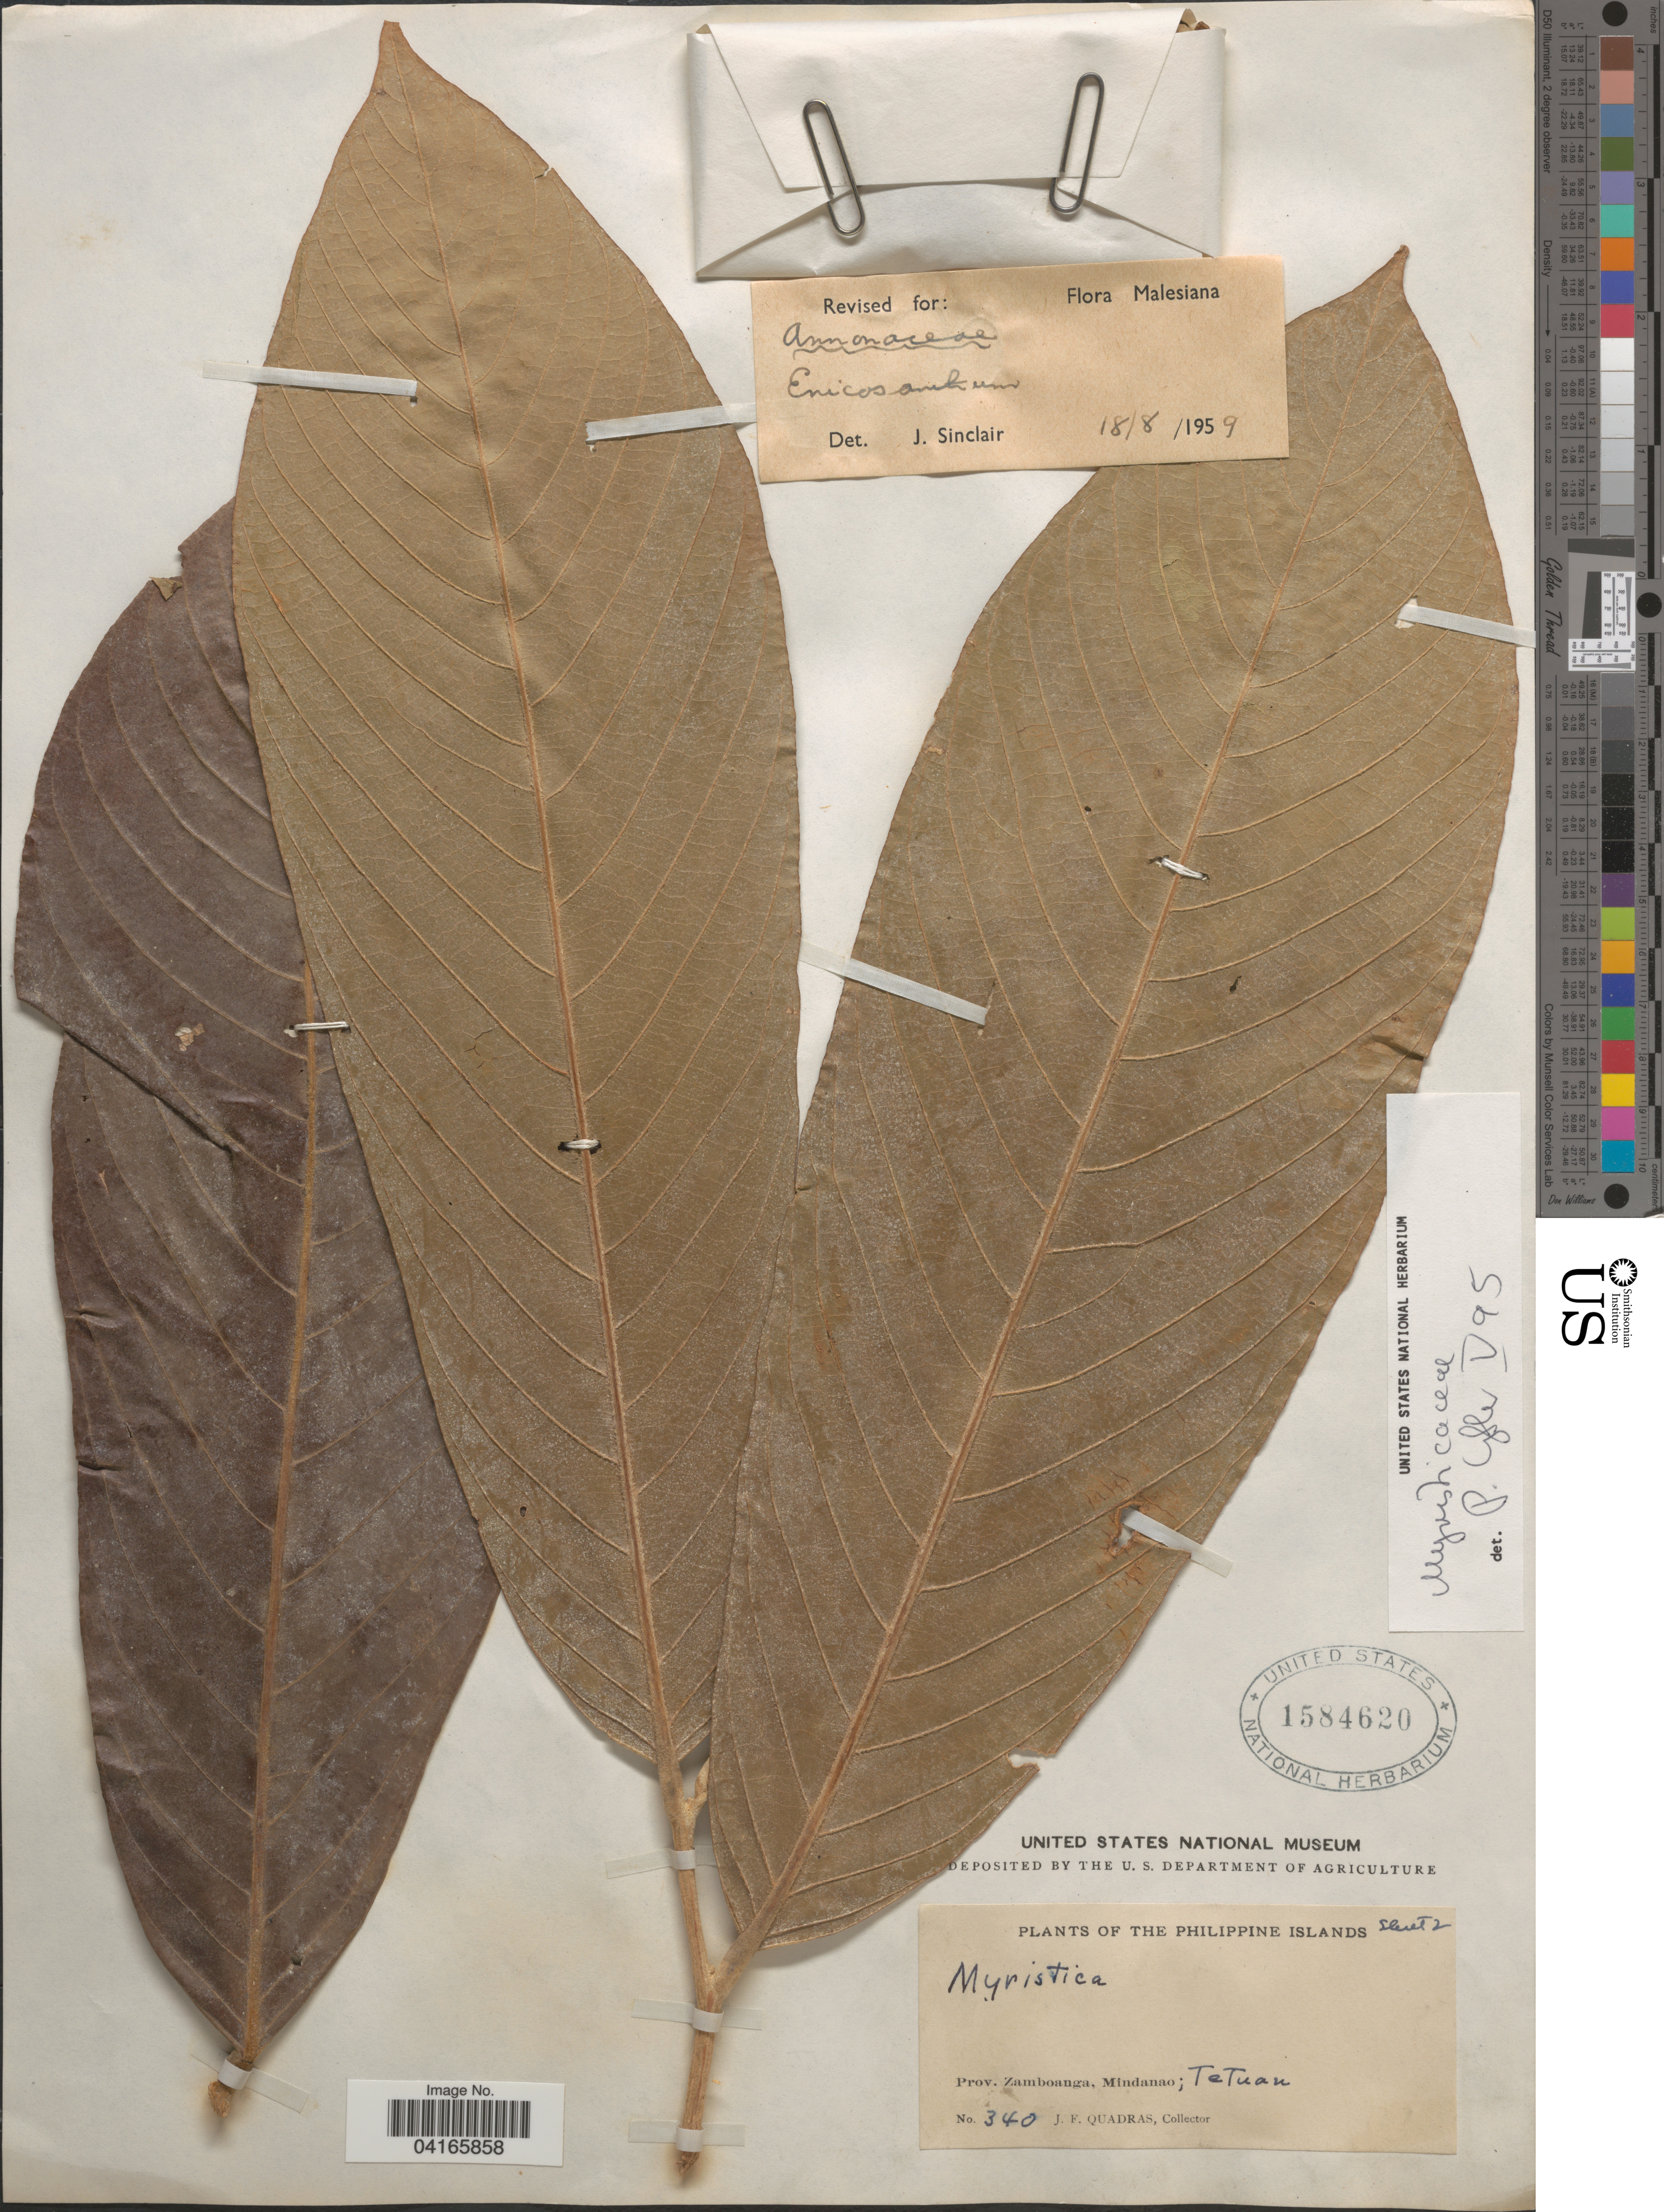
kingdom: Plantae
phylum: Tracheophyta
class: Magnoliopsida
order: Magnoliales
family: Myristicaceae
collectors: J. Quadras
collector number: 340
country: Philippines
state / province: Zamboanga Peninsula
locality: The Philippine Islands. Prov. Zamboanga, Mindanao; Tetuan.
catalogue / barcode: US 1584620